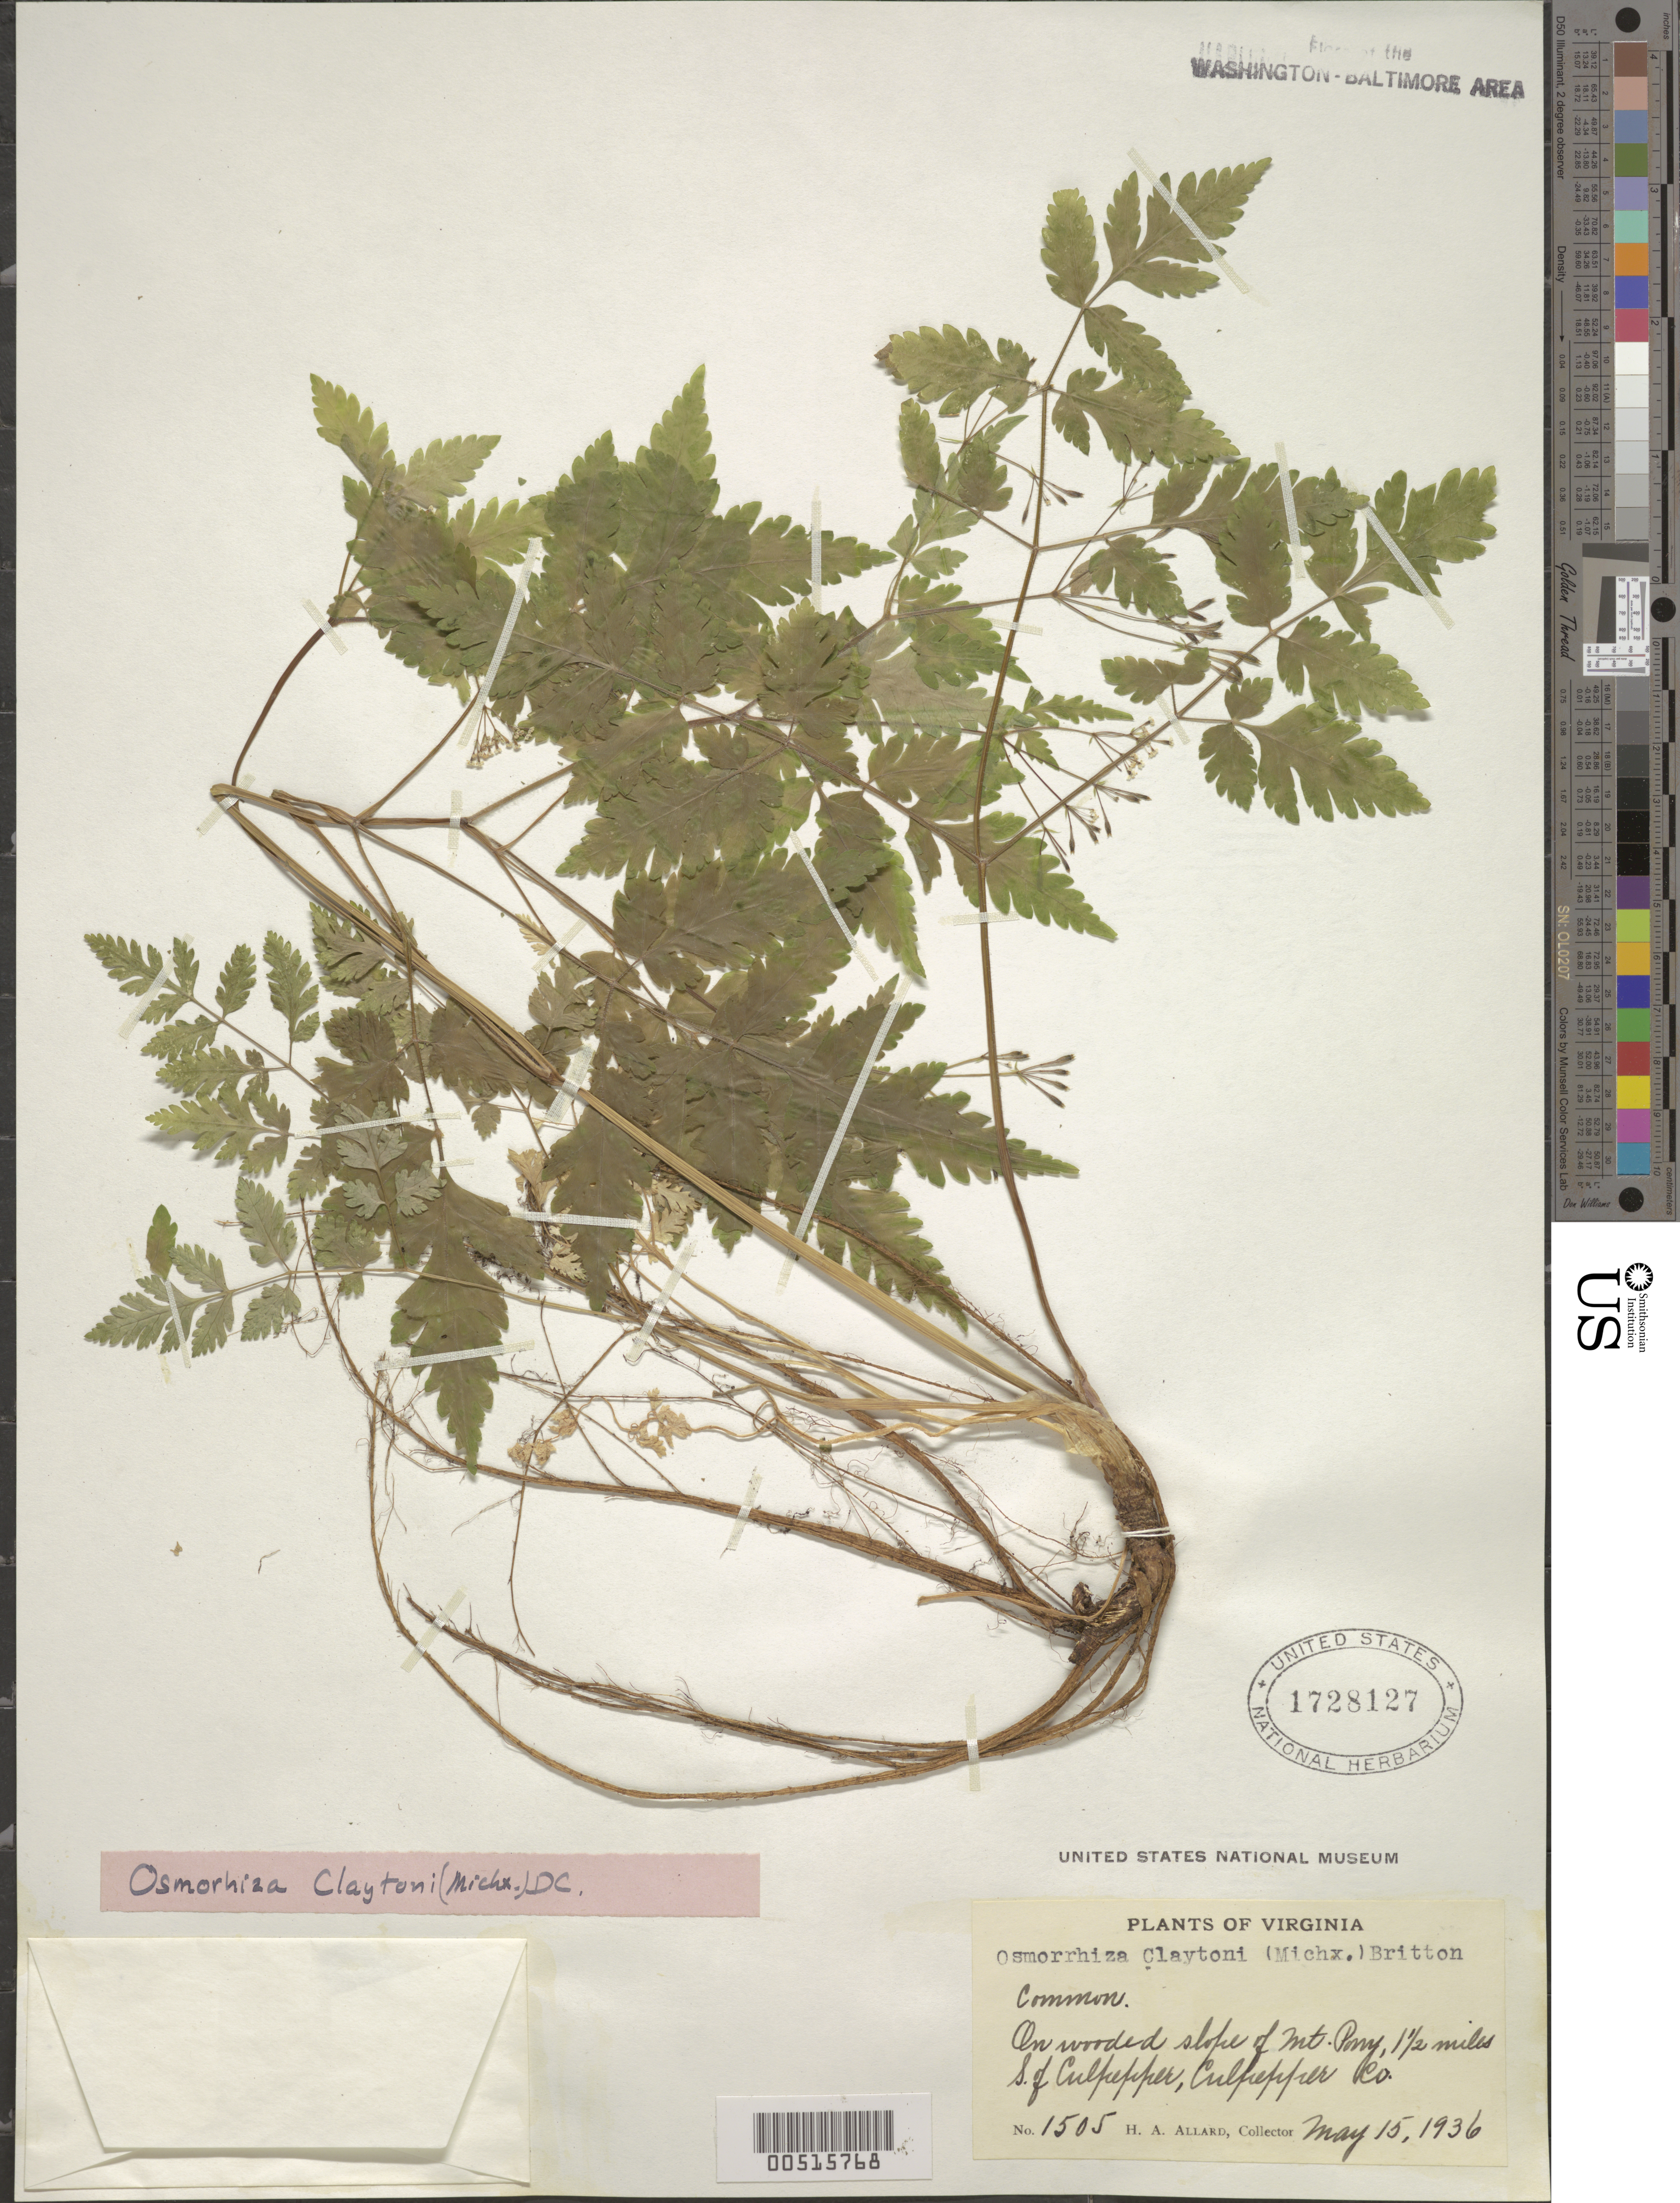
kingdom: Plantae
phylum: Tracheophyta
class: Magnoliopsida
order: Apiales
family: Apiaceae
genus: Osmorhiza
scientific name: Osmorhiza claytonii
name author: (Michx.) C.B. Clarke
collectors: H. A. Allard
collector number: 1505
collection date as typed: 15 May 1936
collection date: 1936-05-15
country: United States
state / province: Virginia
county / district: Culpeper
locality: Culpepper, 1.5 mi. S of, slope of Mt. Pony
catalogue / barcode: US 1728127